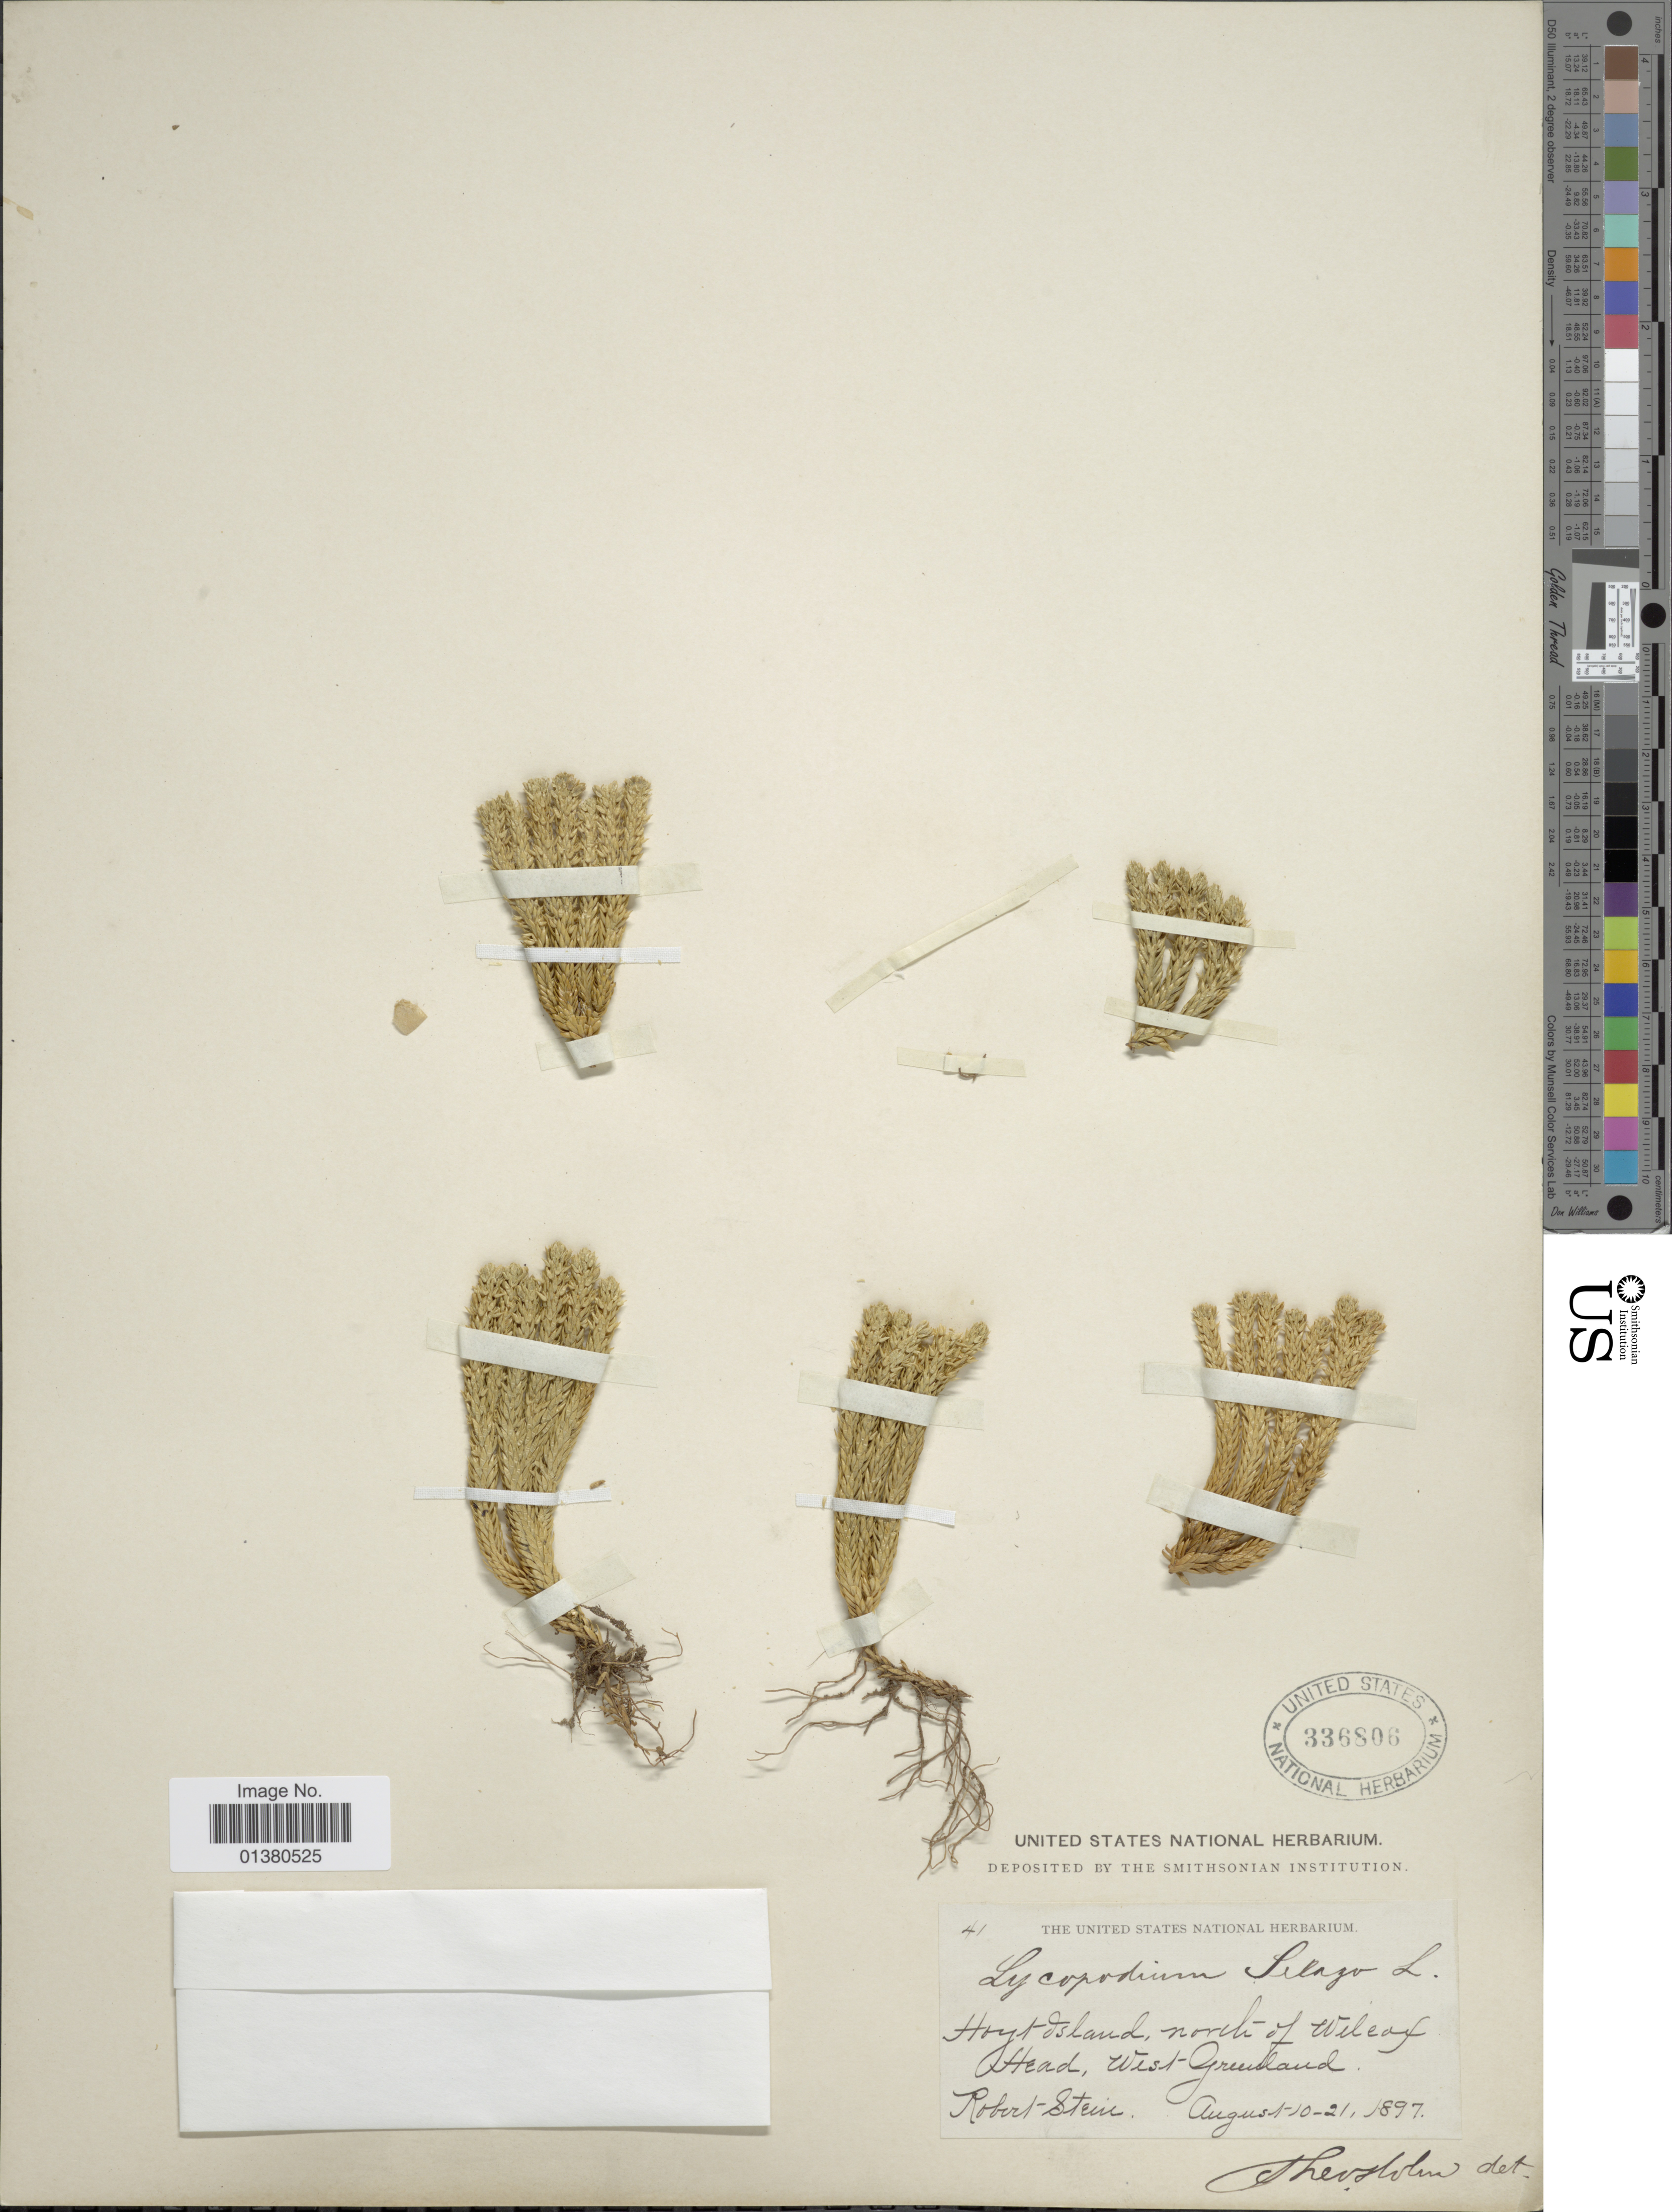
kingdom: Plantae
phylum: Tracheophyta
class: Lycopodiopsida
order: Lycopodiales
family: Lycopodiaceae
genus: Huperzia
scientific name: Huperzia selago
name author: (L.) Bernh. ex Schrank & Mart.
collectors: R. Stein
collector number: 41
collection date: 1897-08-10/1897-08-21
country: Greenland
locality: Hoyt Island, north of Wilcox Head, West-Greenland.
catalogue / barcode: US 336806